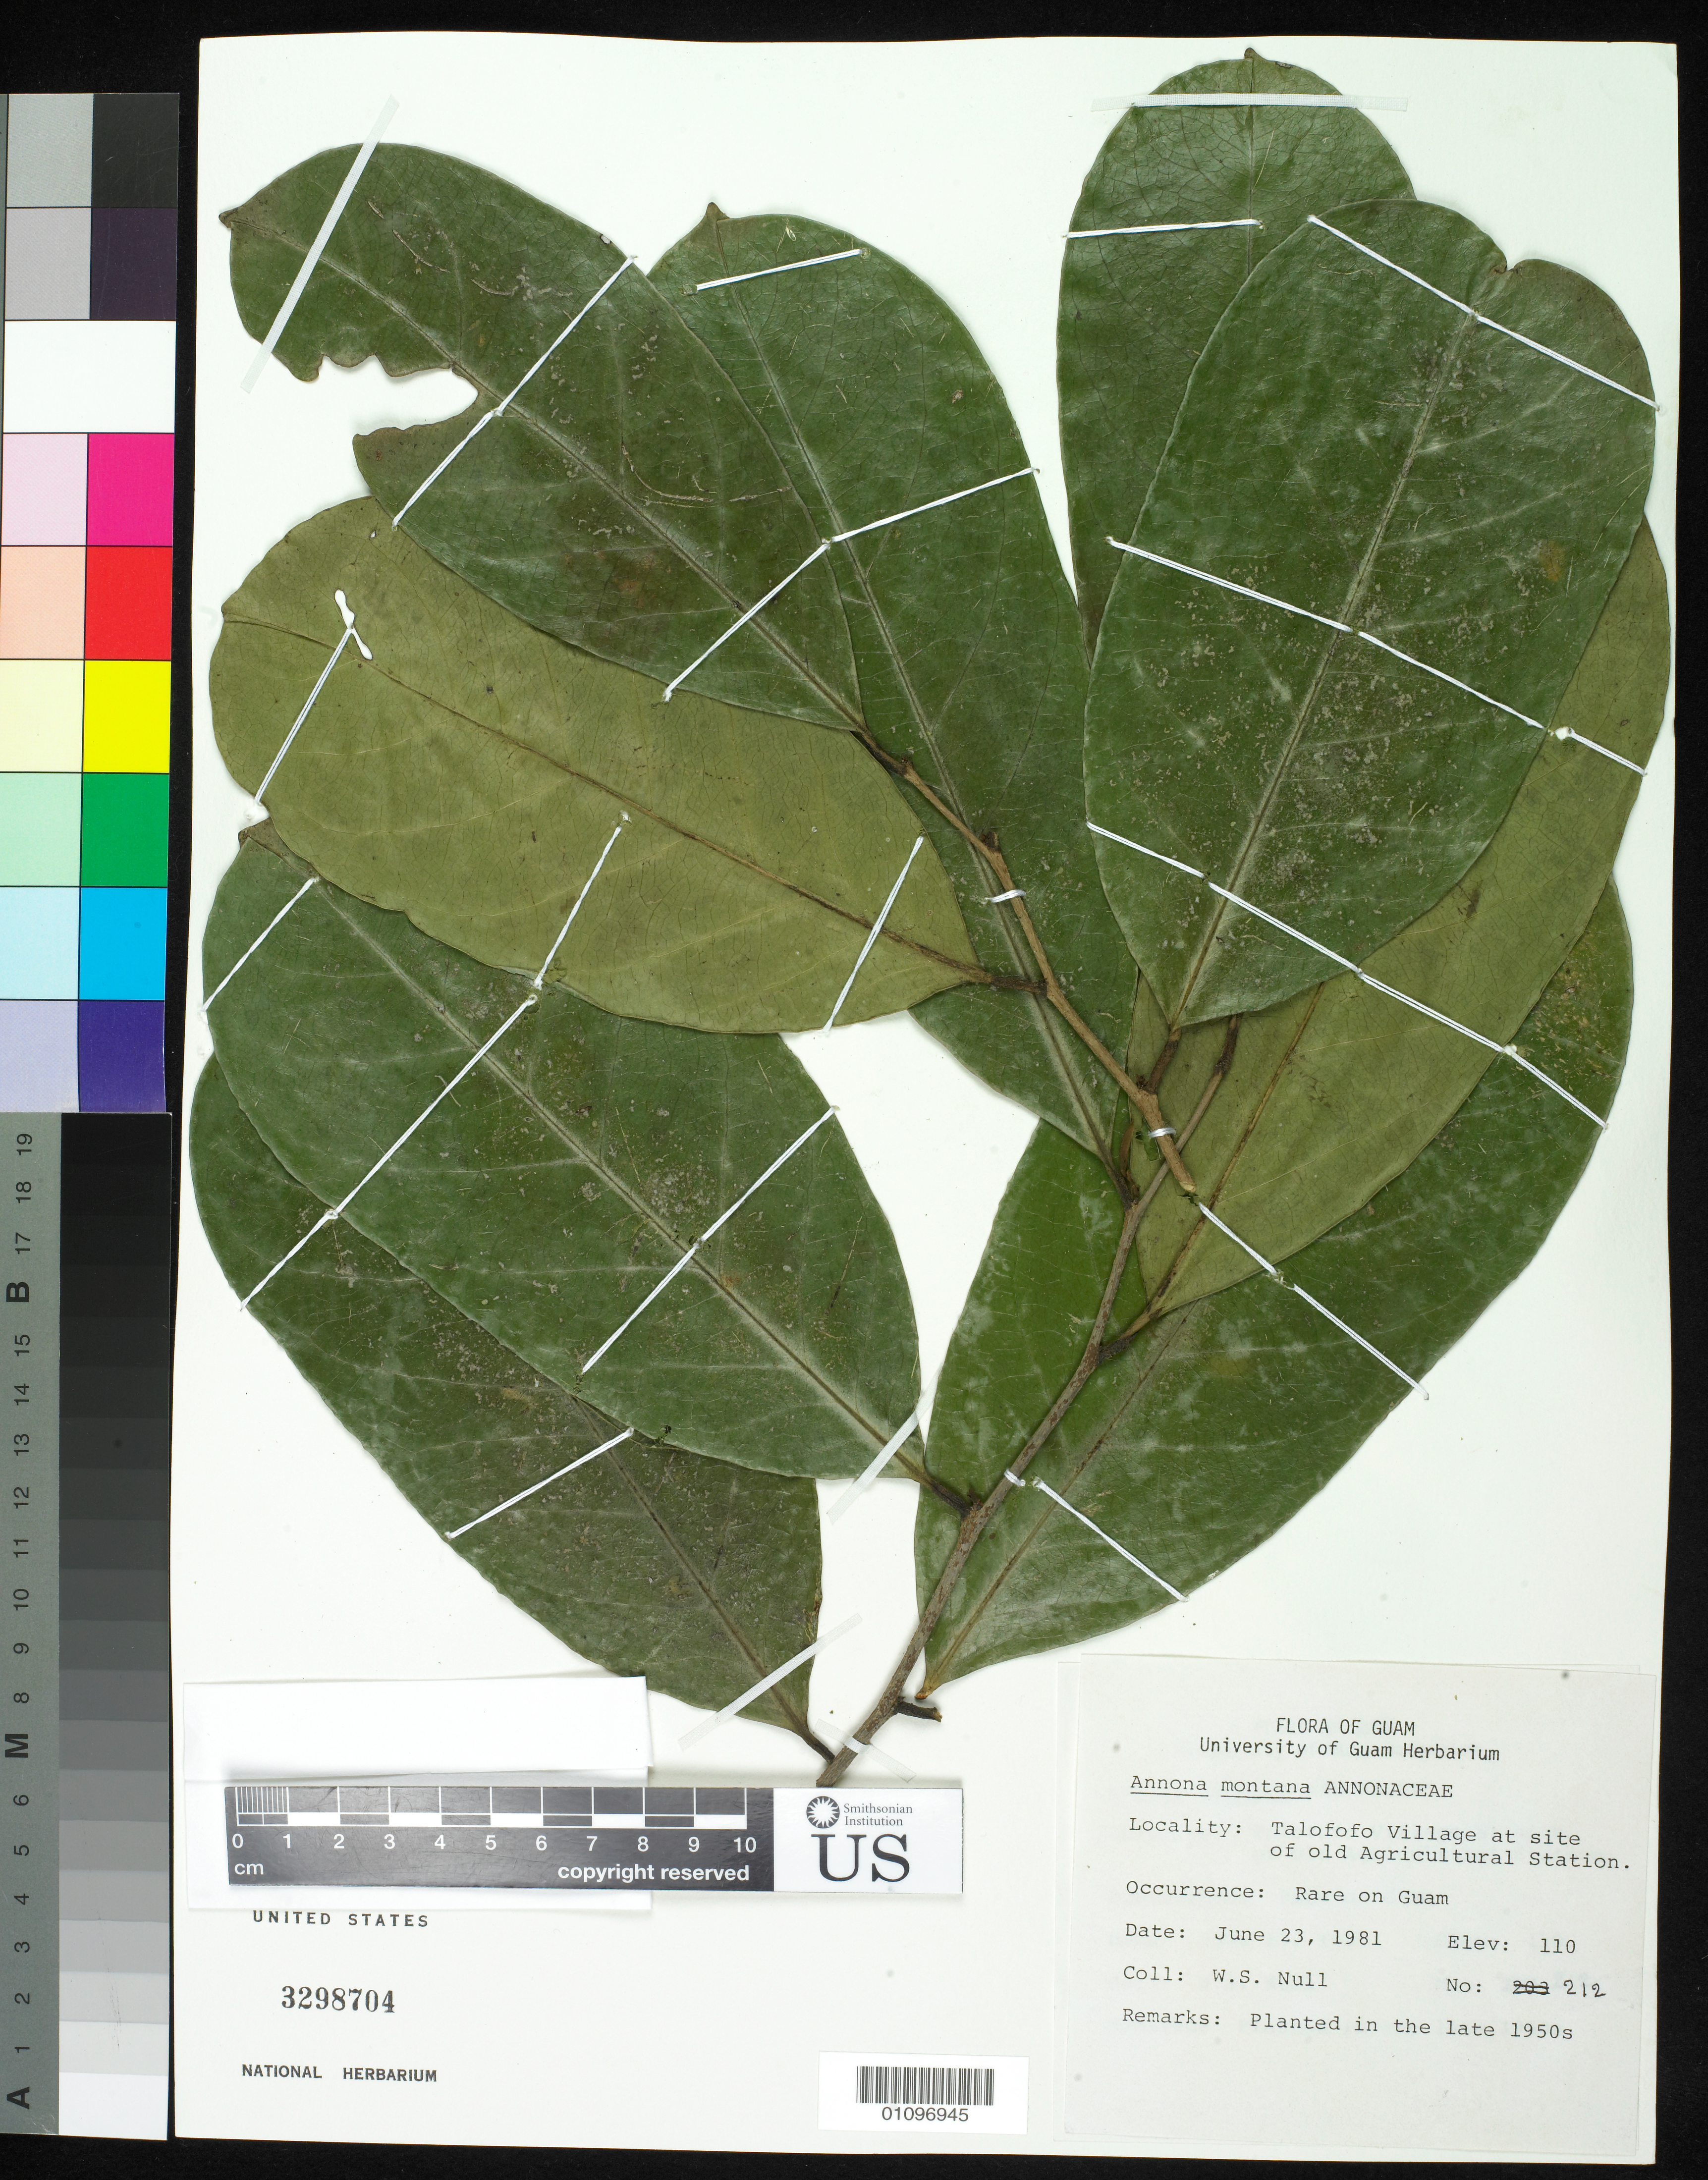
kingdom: Plantae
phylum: Tracheophyta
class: Magnoliopsida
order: Magnoliales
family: Annonaceae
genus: Annona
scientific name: Annona montana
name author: Macfad.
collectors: W. Null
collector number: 212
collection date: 1981-06-23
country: Guam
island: Guam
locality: Talofofo Village, at site of old agricultural station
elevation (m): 110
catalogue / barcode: US 3298704